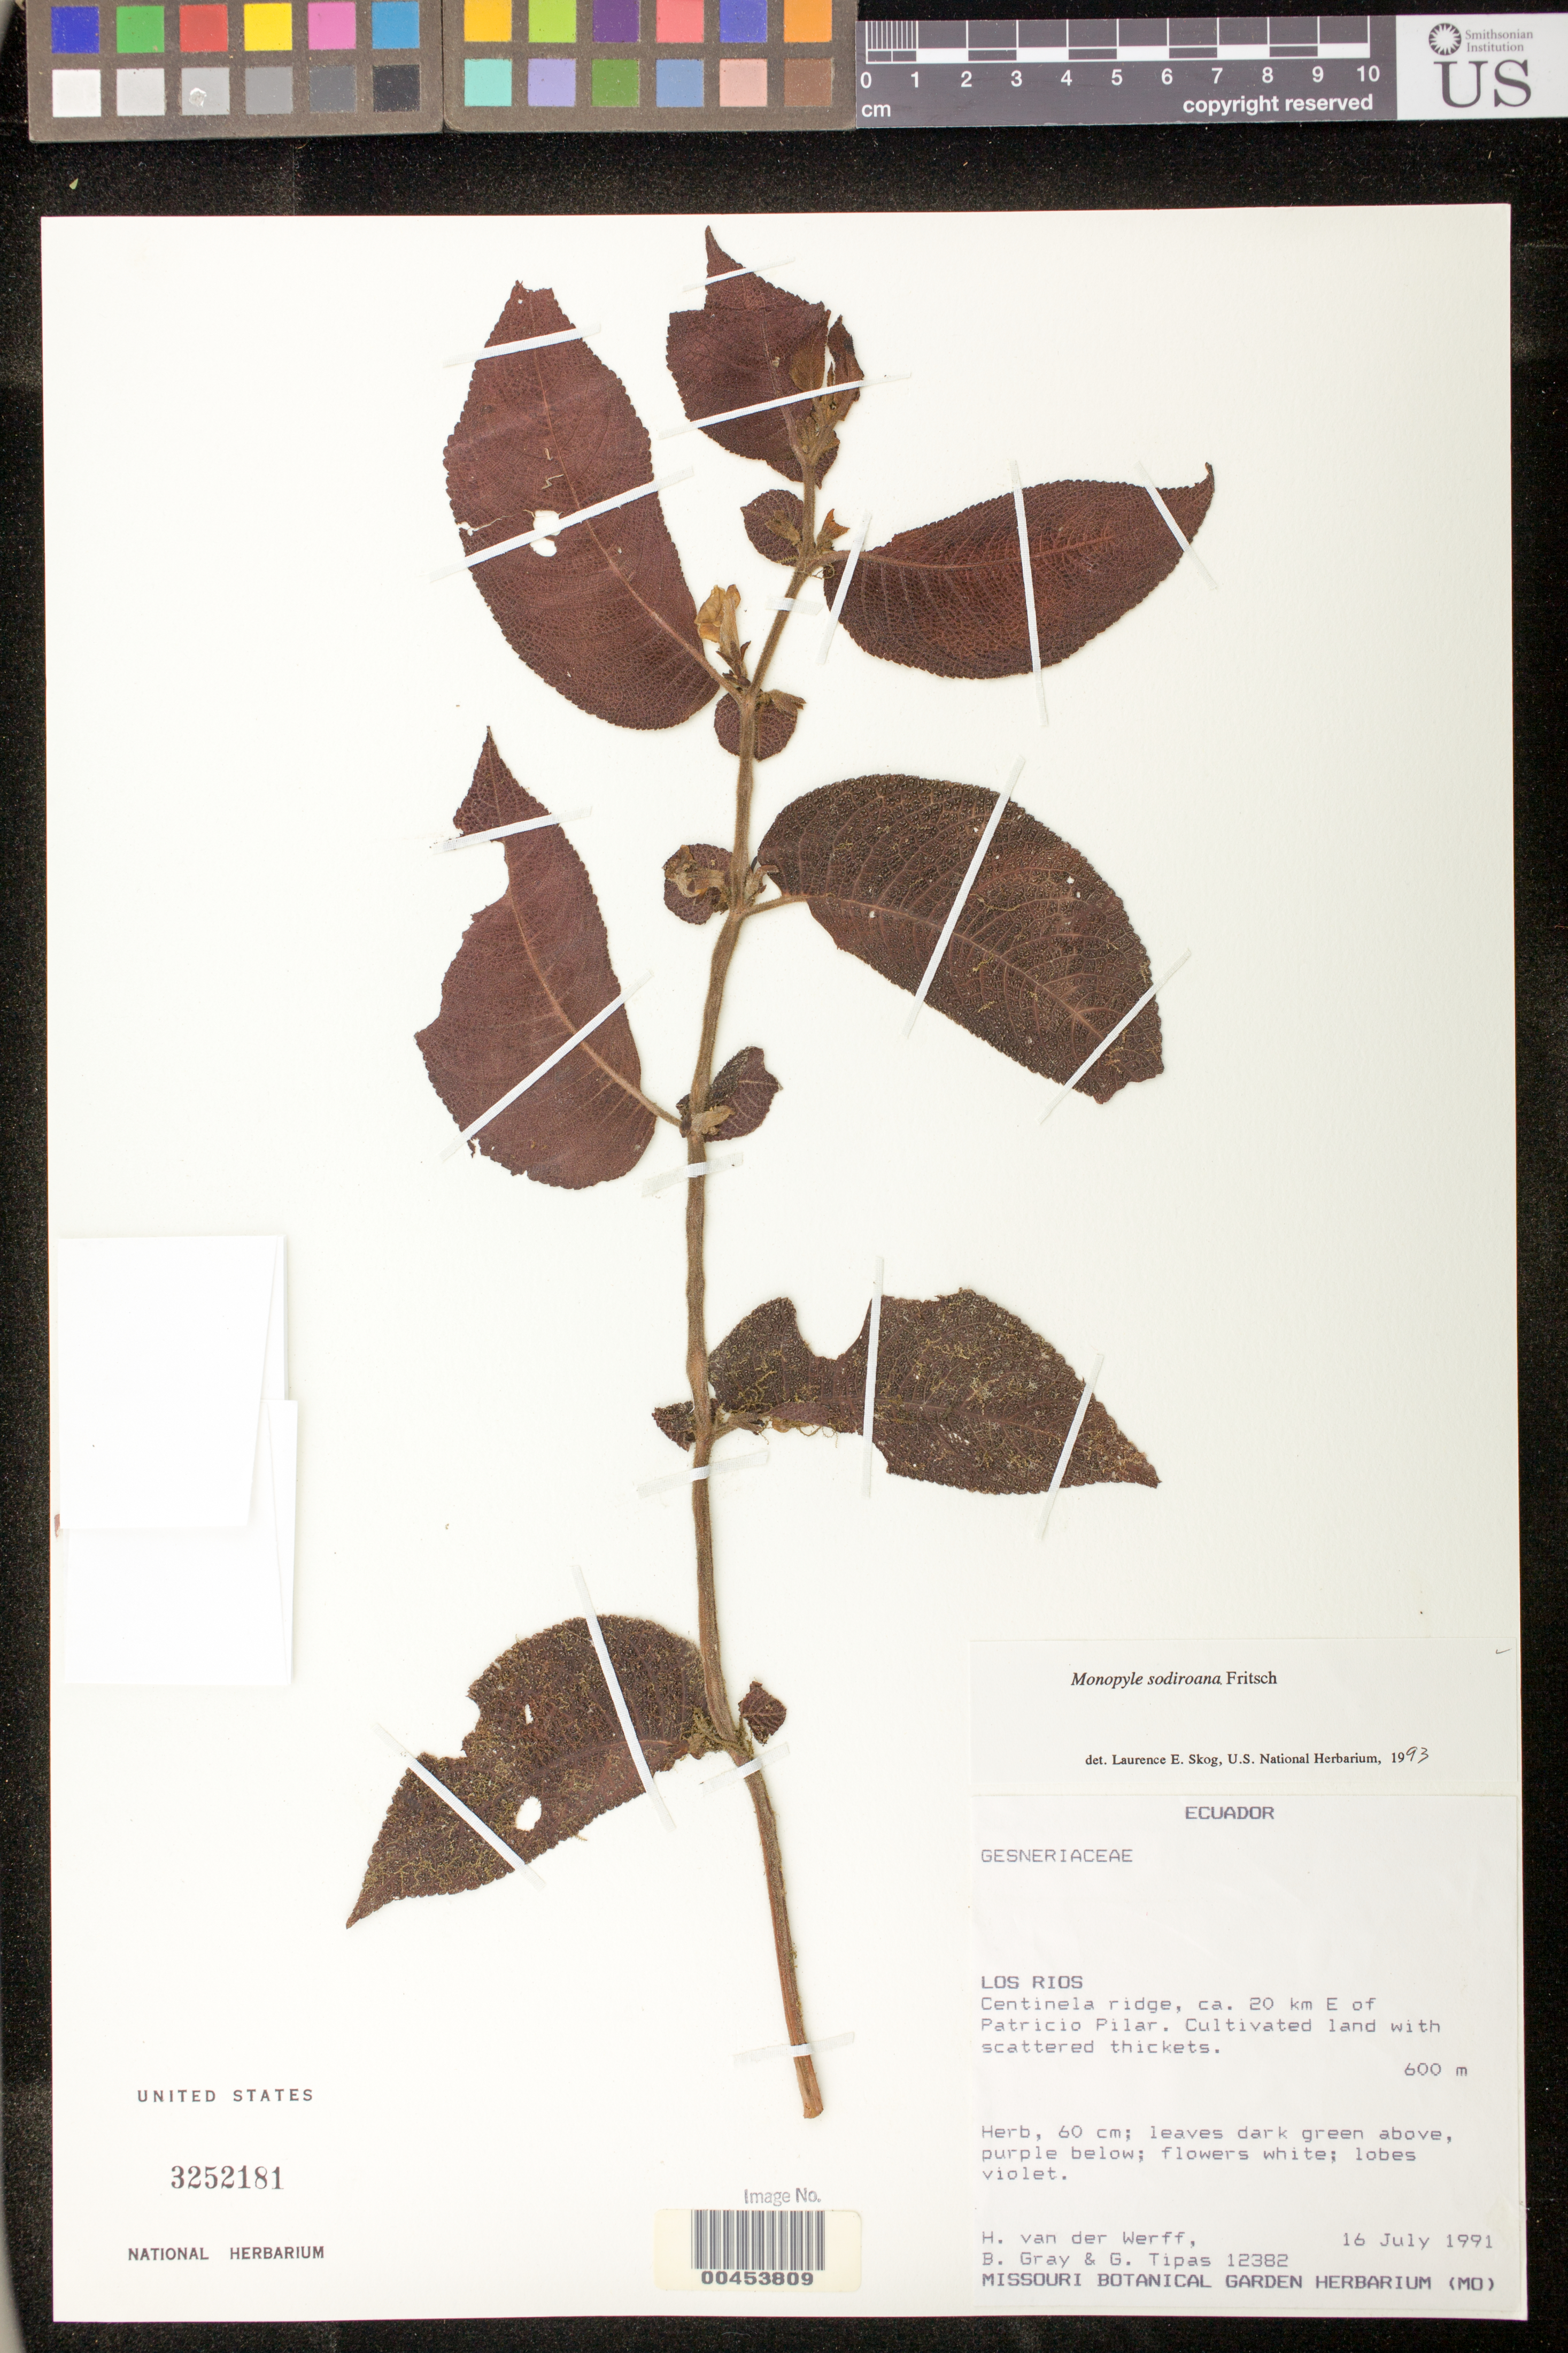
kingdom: Plantae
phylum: Tracheophyta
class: Magnoliopsida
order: Lamiales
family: Gesneriaceae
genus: Monopyle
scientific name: Monopyle sodiroana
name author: Fritsch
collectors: H. van der Werff, B. Gray & G. Tipas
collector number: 12382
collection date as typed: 16 Jul 1991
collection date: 1991-07-16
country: Ecuador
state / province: Los Ríos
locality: Centinela ridge, ca. 20 km E of Patricio Pilar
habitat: Cultivated land with scattered thickets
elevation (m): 600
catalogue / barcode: US 3252181